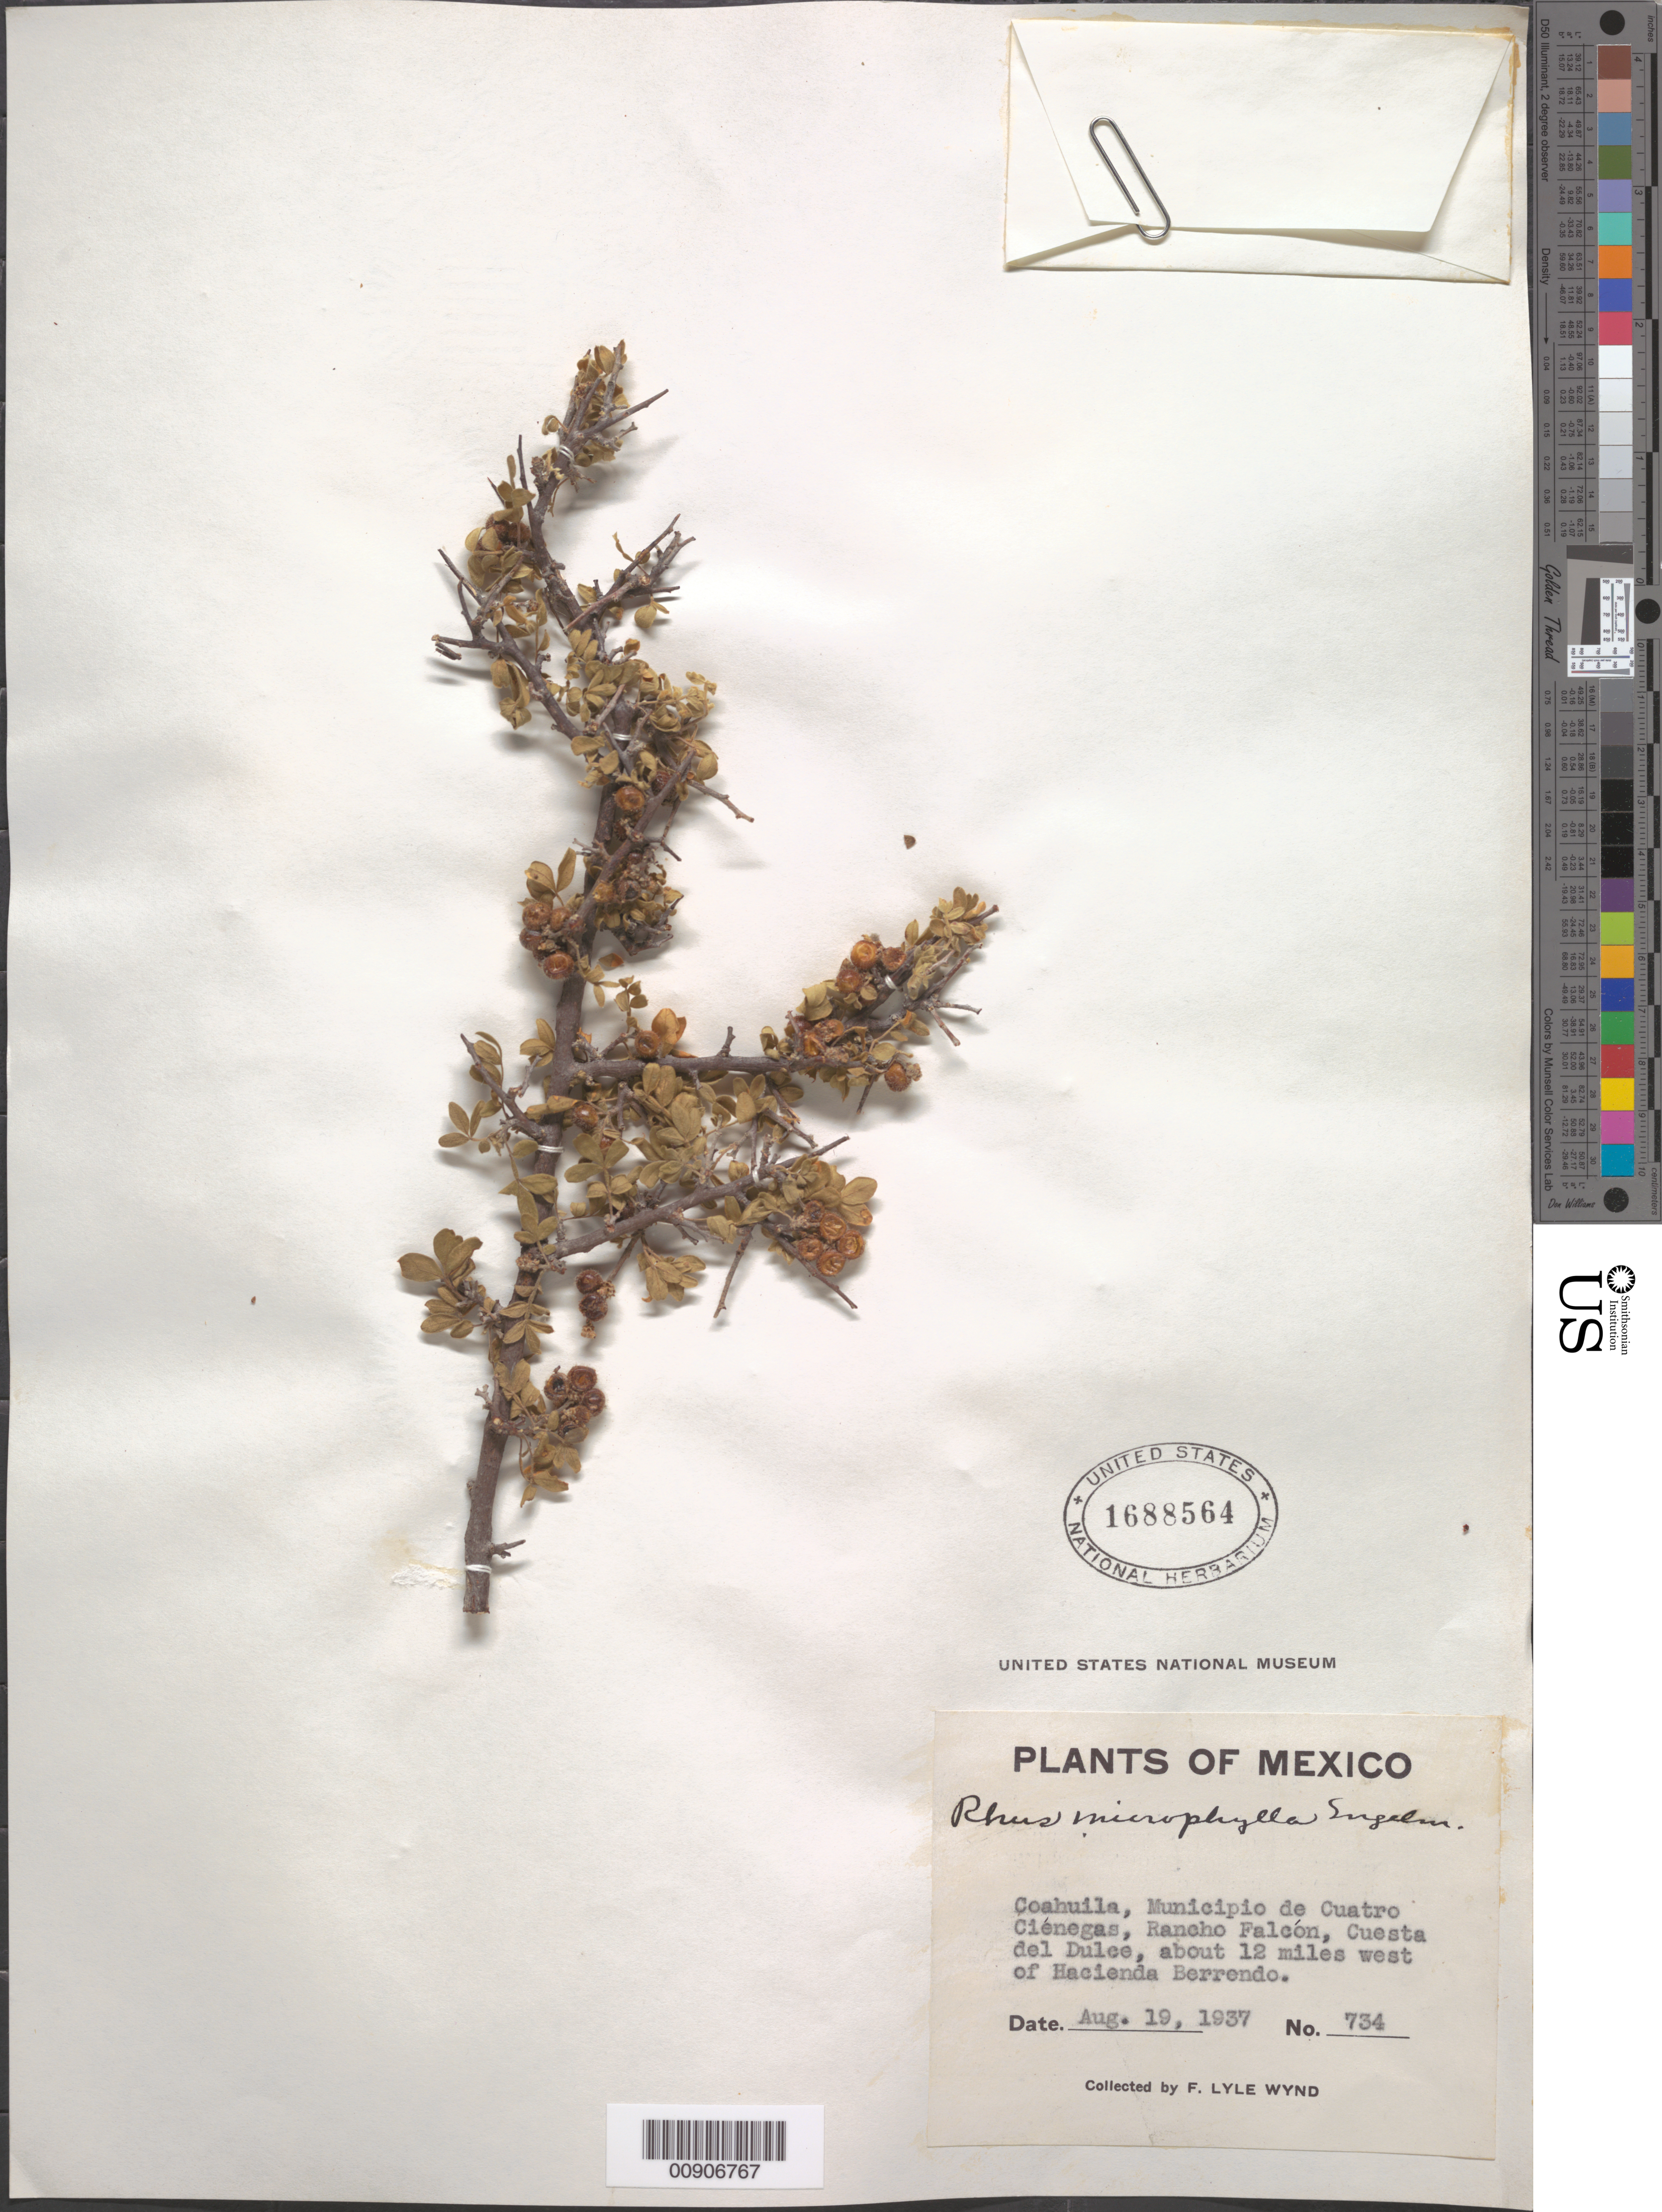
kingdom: Plantae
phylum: Tracheophyta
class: Magnoliopsida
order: Sapindales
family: Anacardiaceae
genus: Rhus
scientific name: Rhus microphylla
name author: Engelm.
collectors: F. L. Wynd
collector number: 734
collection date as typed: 19 Aug 1937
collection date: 1937-08-19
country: Mexico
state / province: Coahuila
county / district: Cuatrociénegas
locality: Coahuila, Municipio de Cuatro Ciénegas, Rancho Falcón, Cuesta del Dulce, about 12 miles west of Hacienda Berrendo.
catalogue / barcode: US 1688564